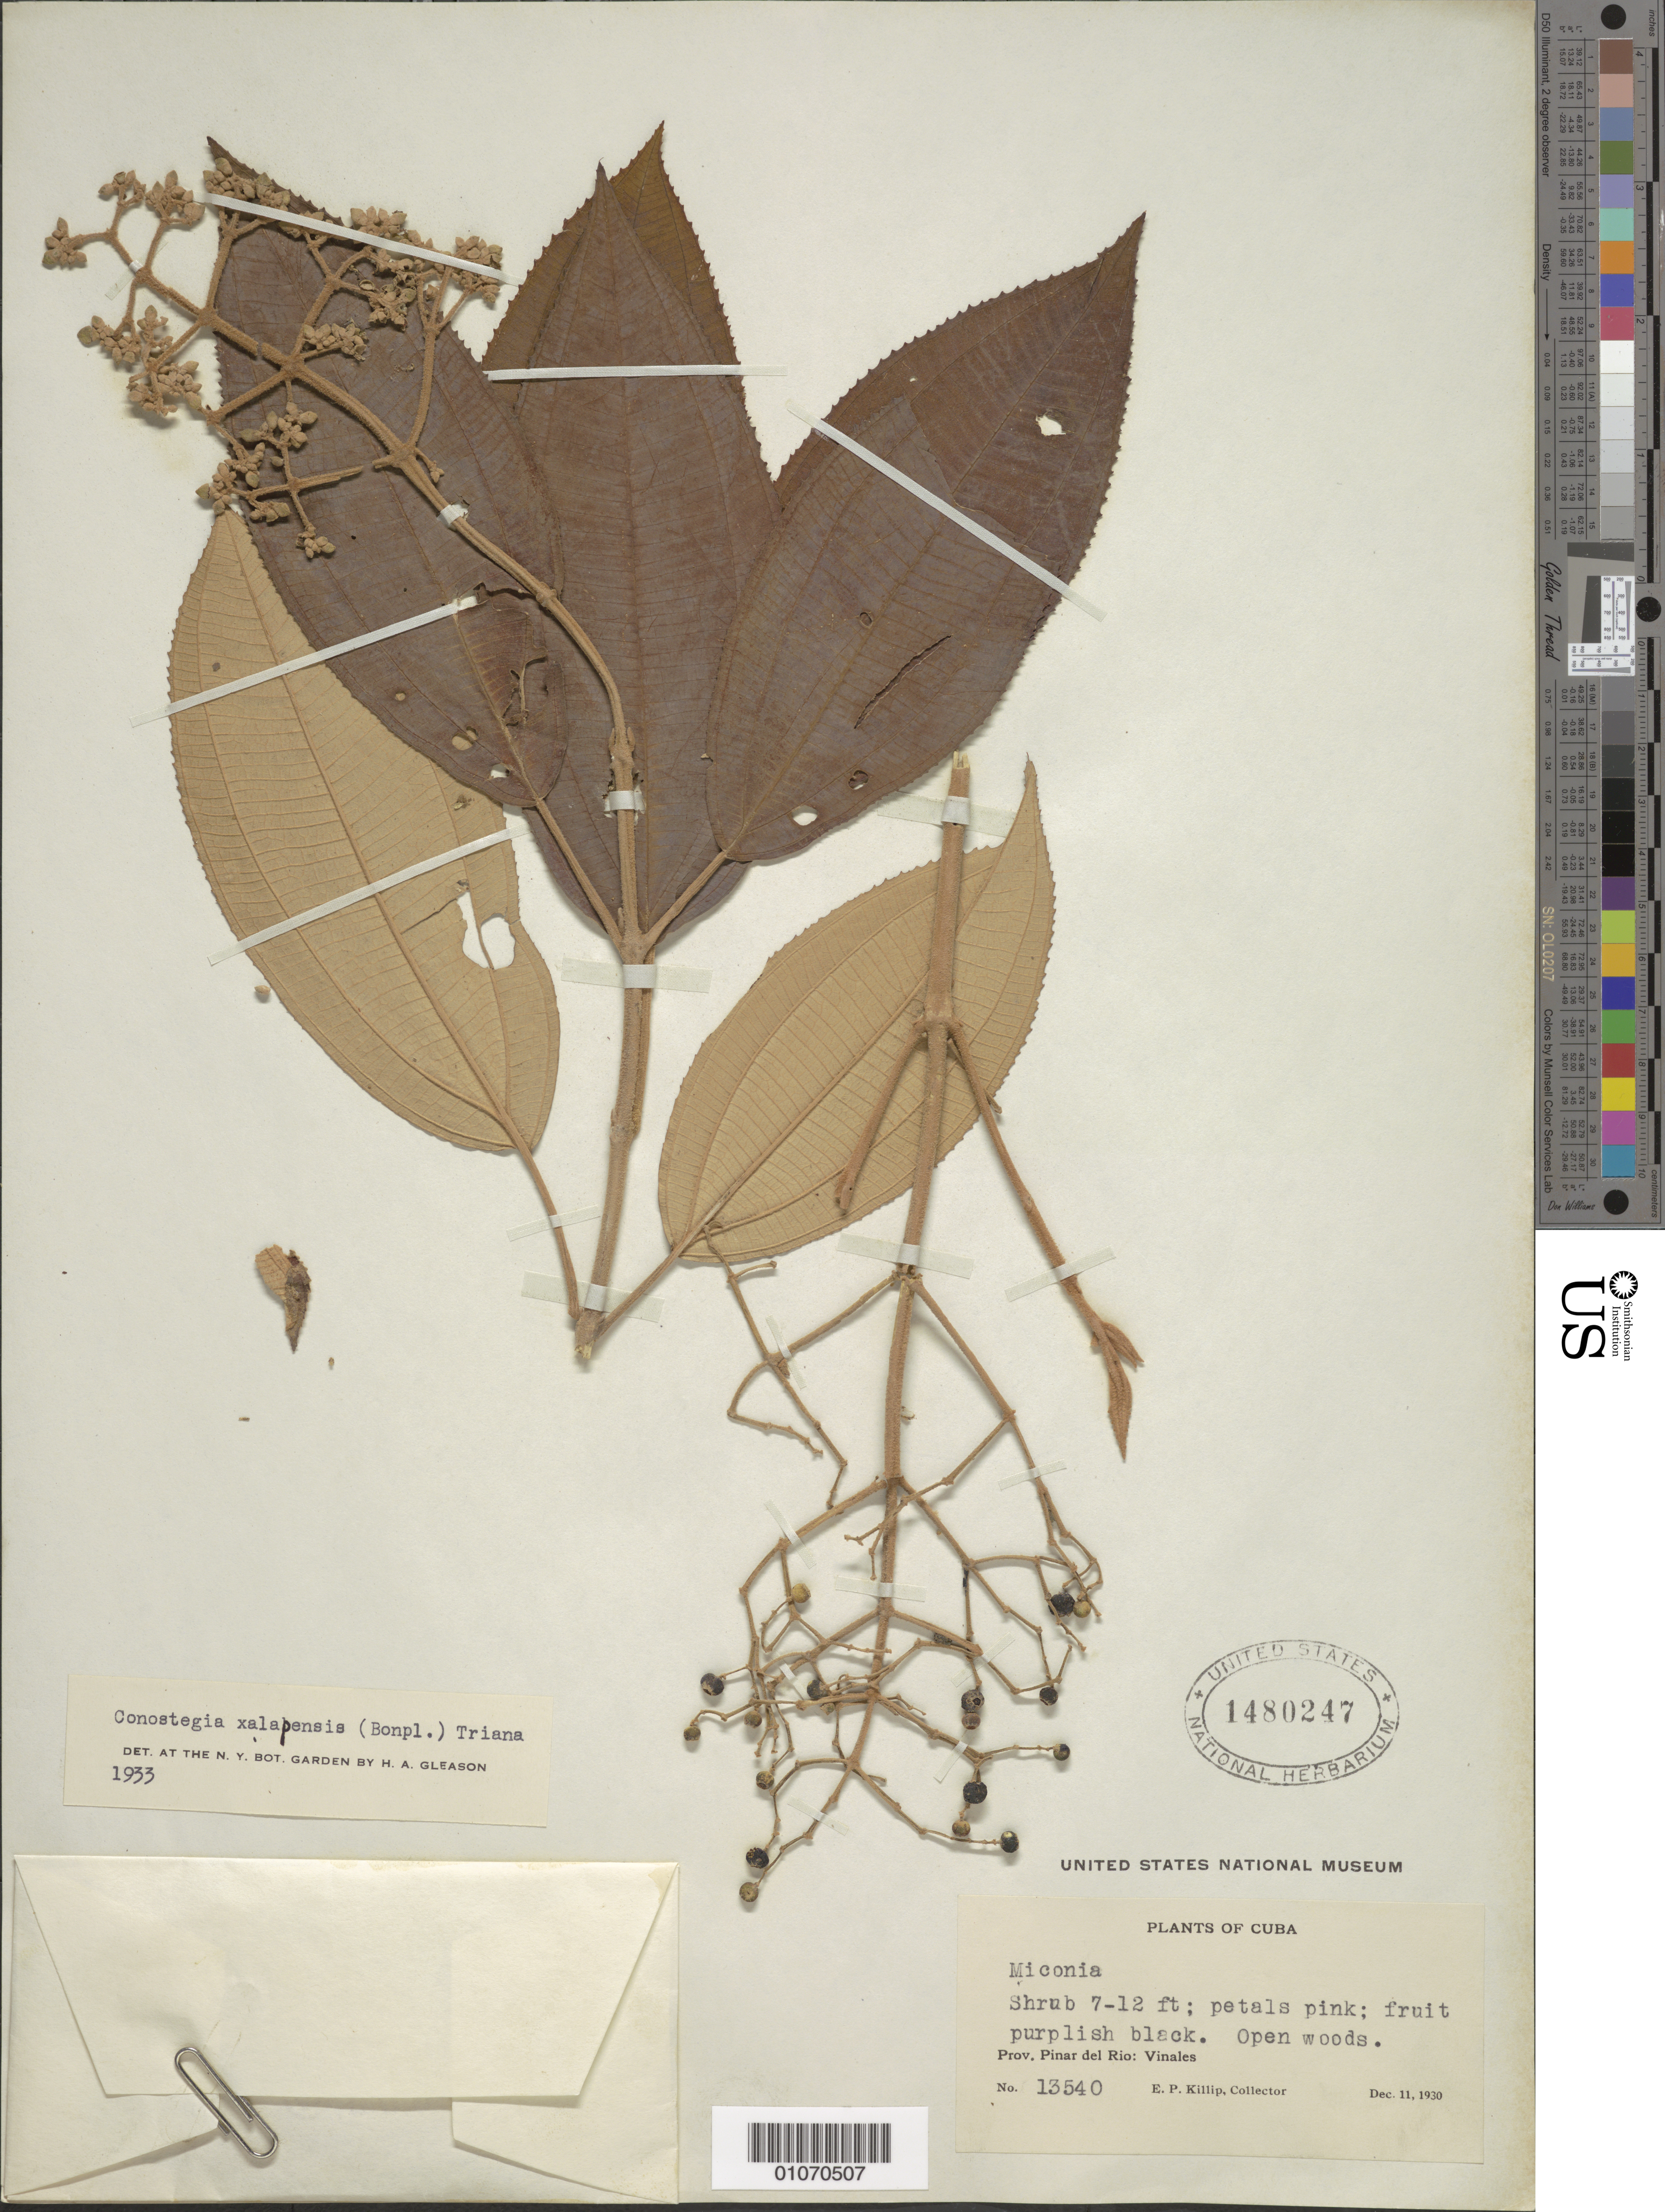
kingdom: Plantae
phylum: Tracheophyta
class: Magnoliopsida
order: Myrtales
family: Melastomataceae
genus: Conostegia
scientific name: Conostegia quadrangularis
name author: Schltdl. ex Steud.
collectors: E. P. Killip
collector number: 13540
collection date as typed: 11 Dec 1930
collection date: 1930-12-11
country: Cuba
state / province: Pinar del Río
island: Cuba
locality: Viñales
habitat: Open woods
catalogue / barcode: US 1480247